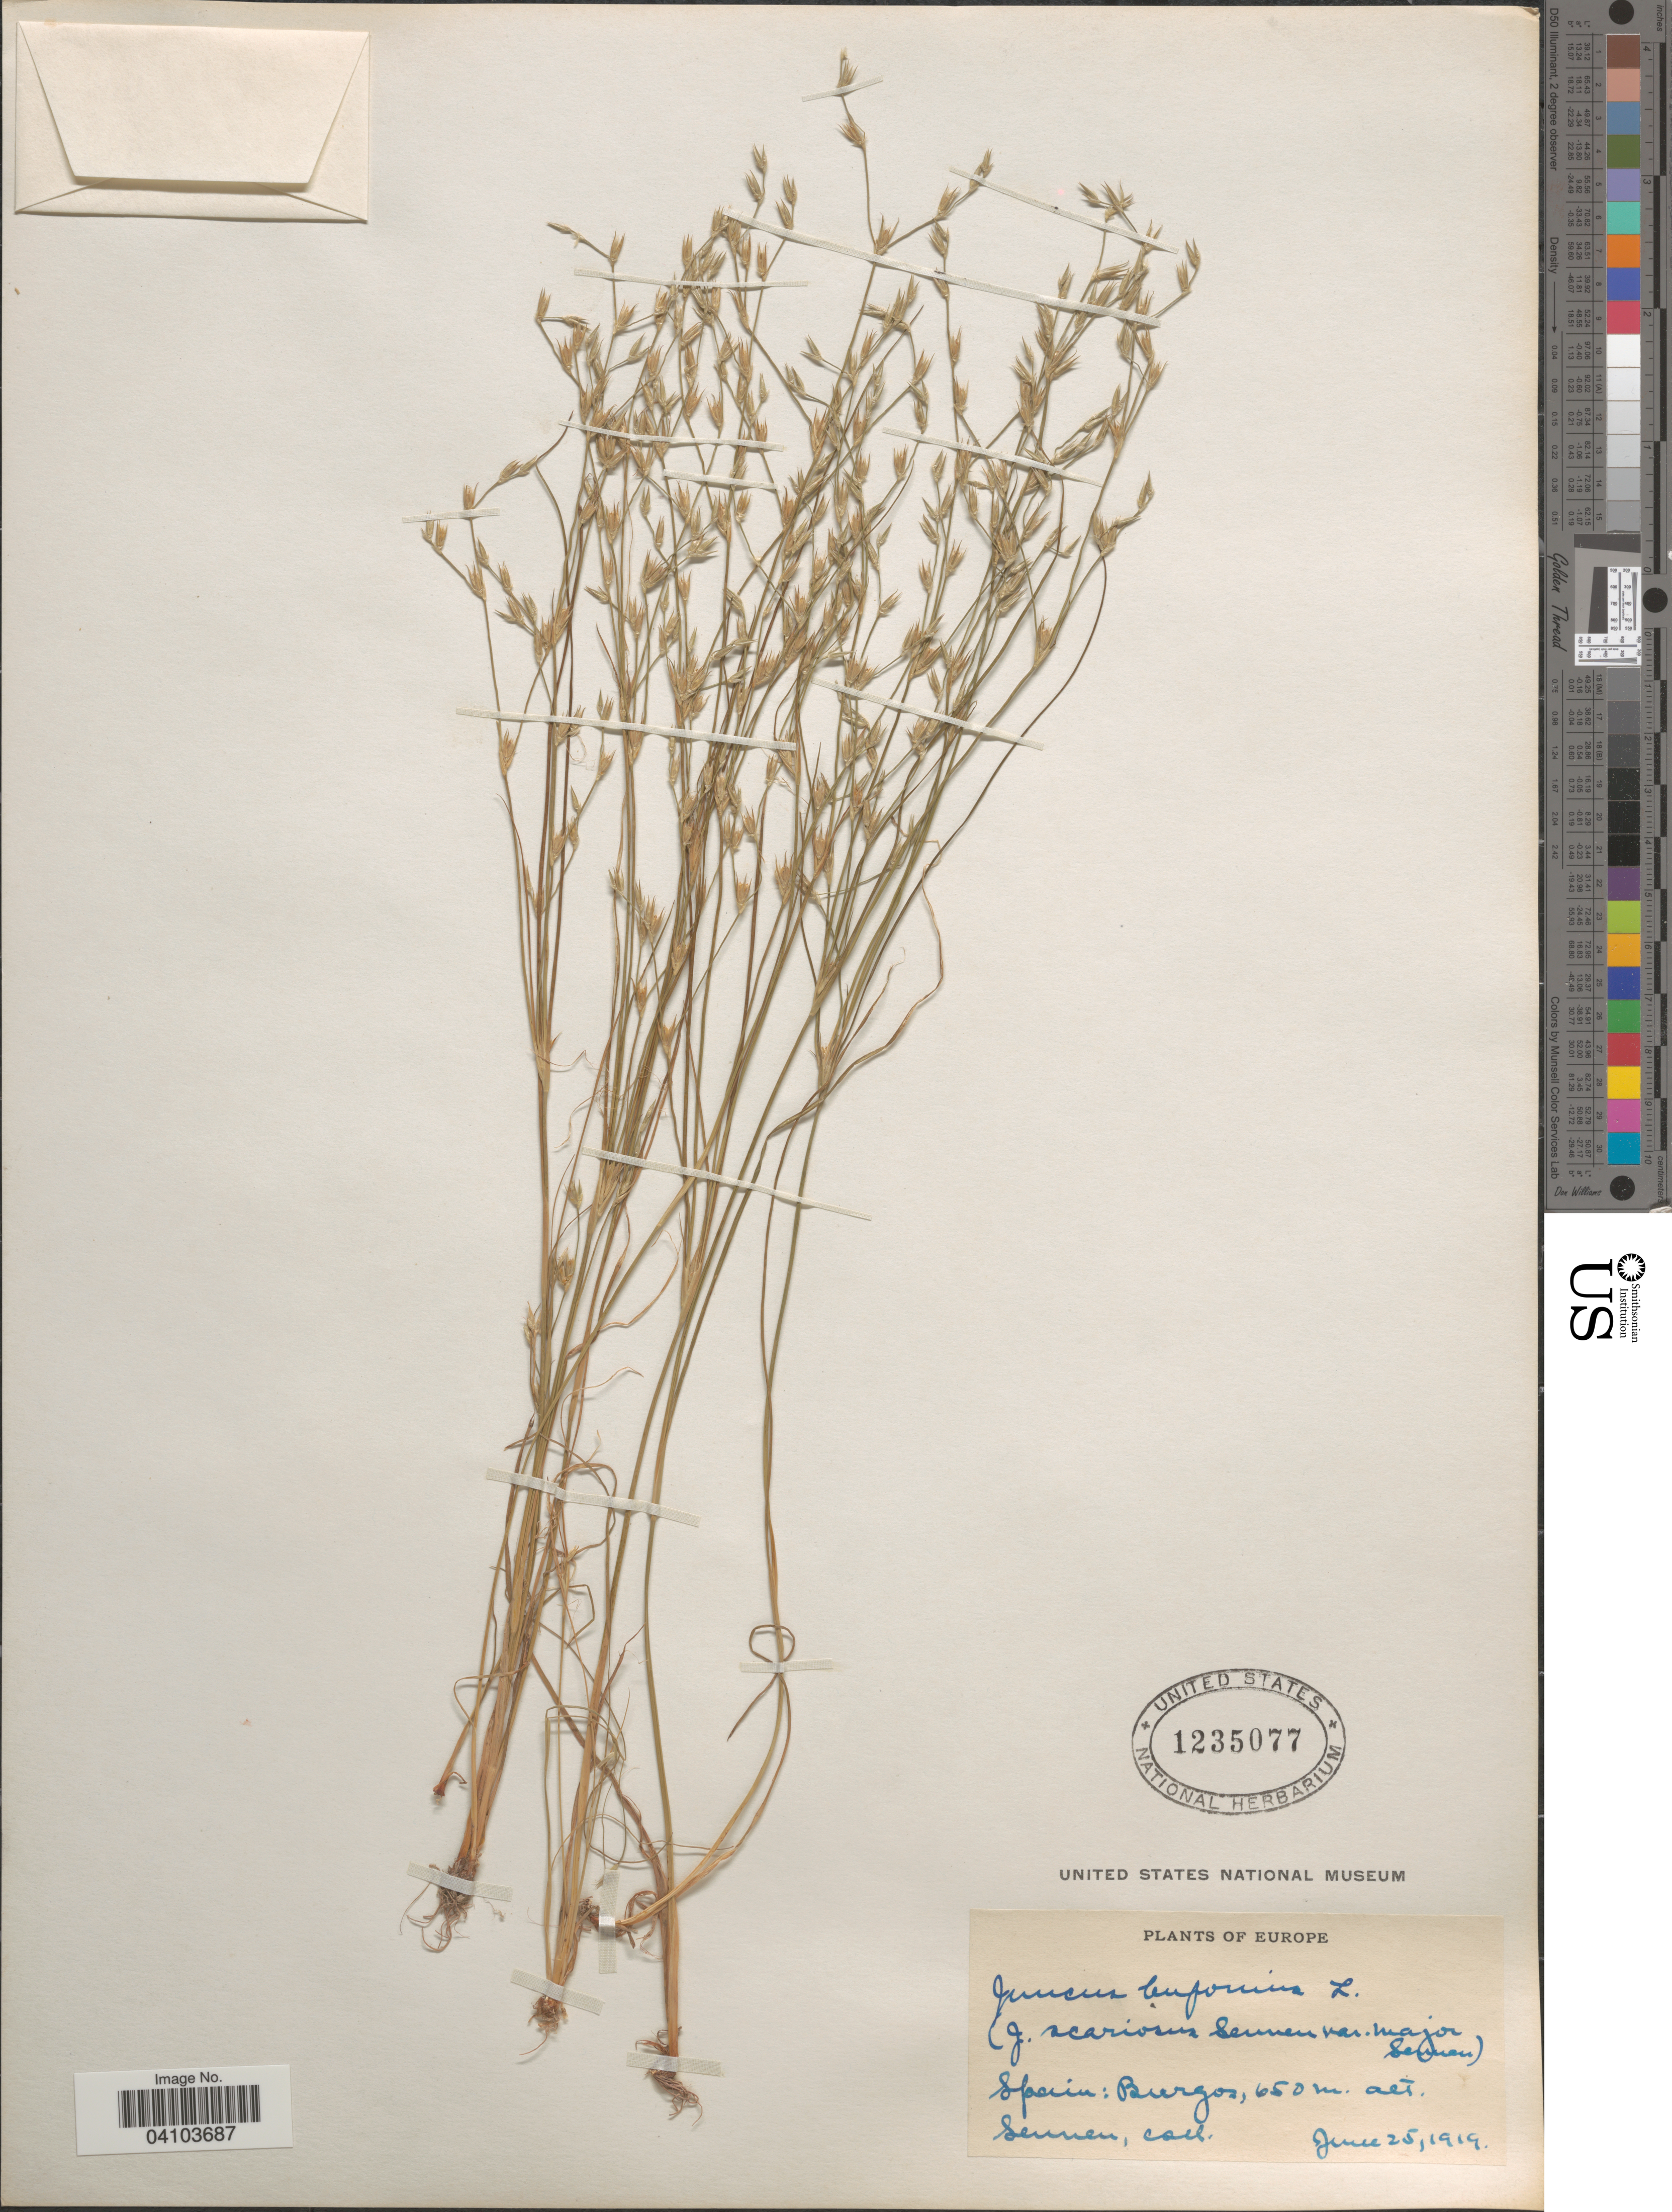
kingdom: Plantae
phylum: Tracheophyta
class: Liliopsida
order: Poales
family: Juncaceae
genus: Juncus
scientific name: Juncus bufonius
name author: L.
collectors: E. Sennen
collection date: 1919-06-25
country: Spain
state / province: Castilla y León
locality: Europe. Burgos.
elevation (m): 650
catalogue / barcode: US 1235077